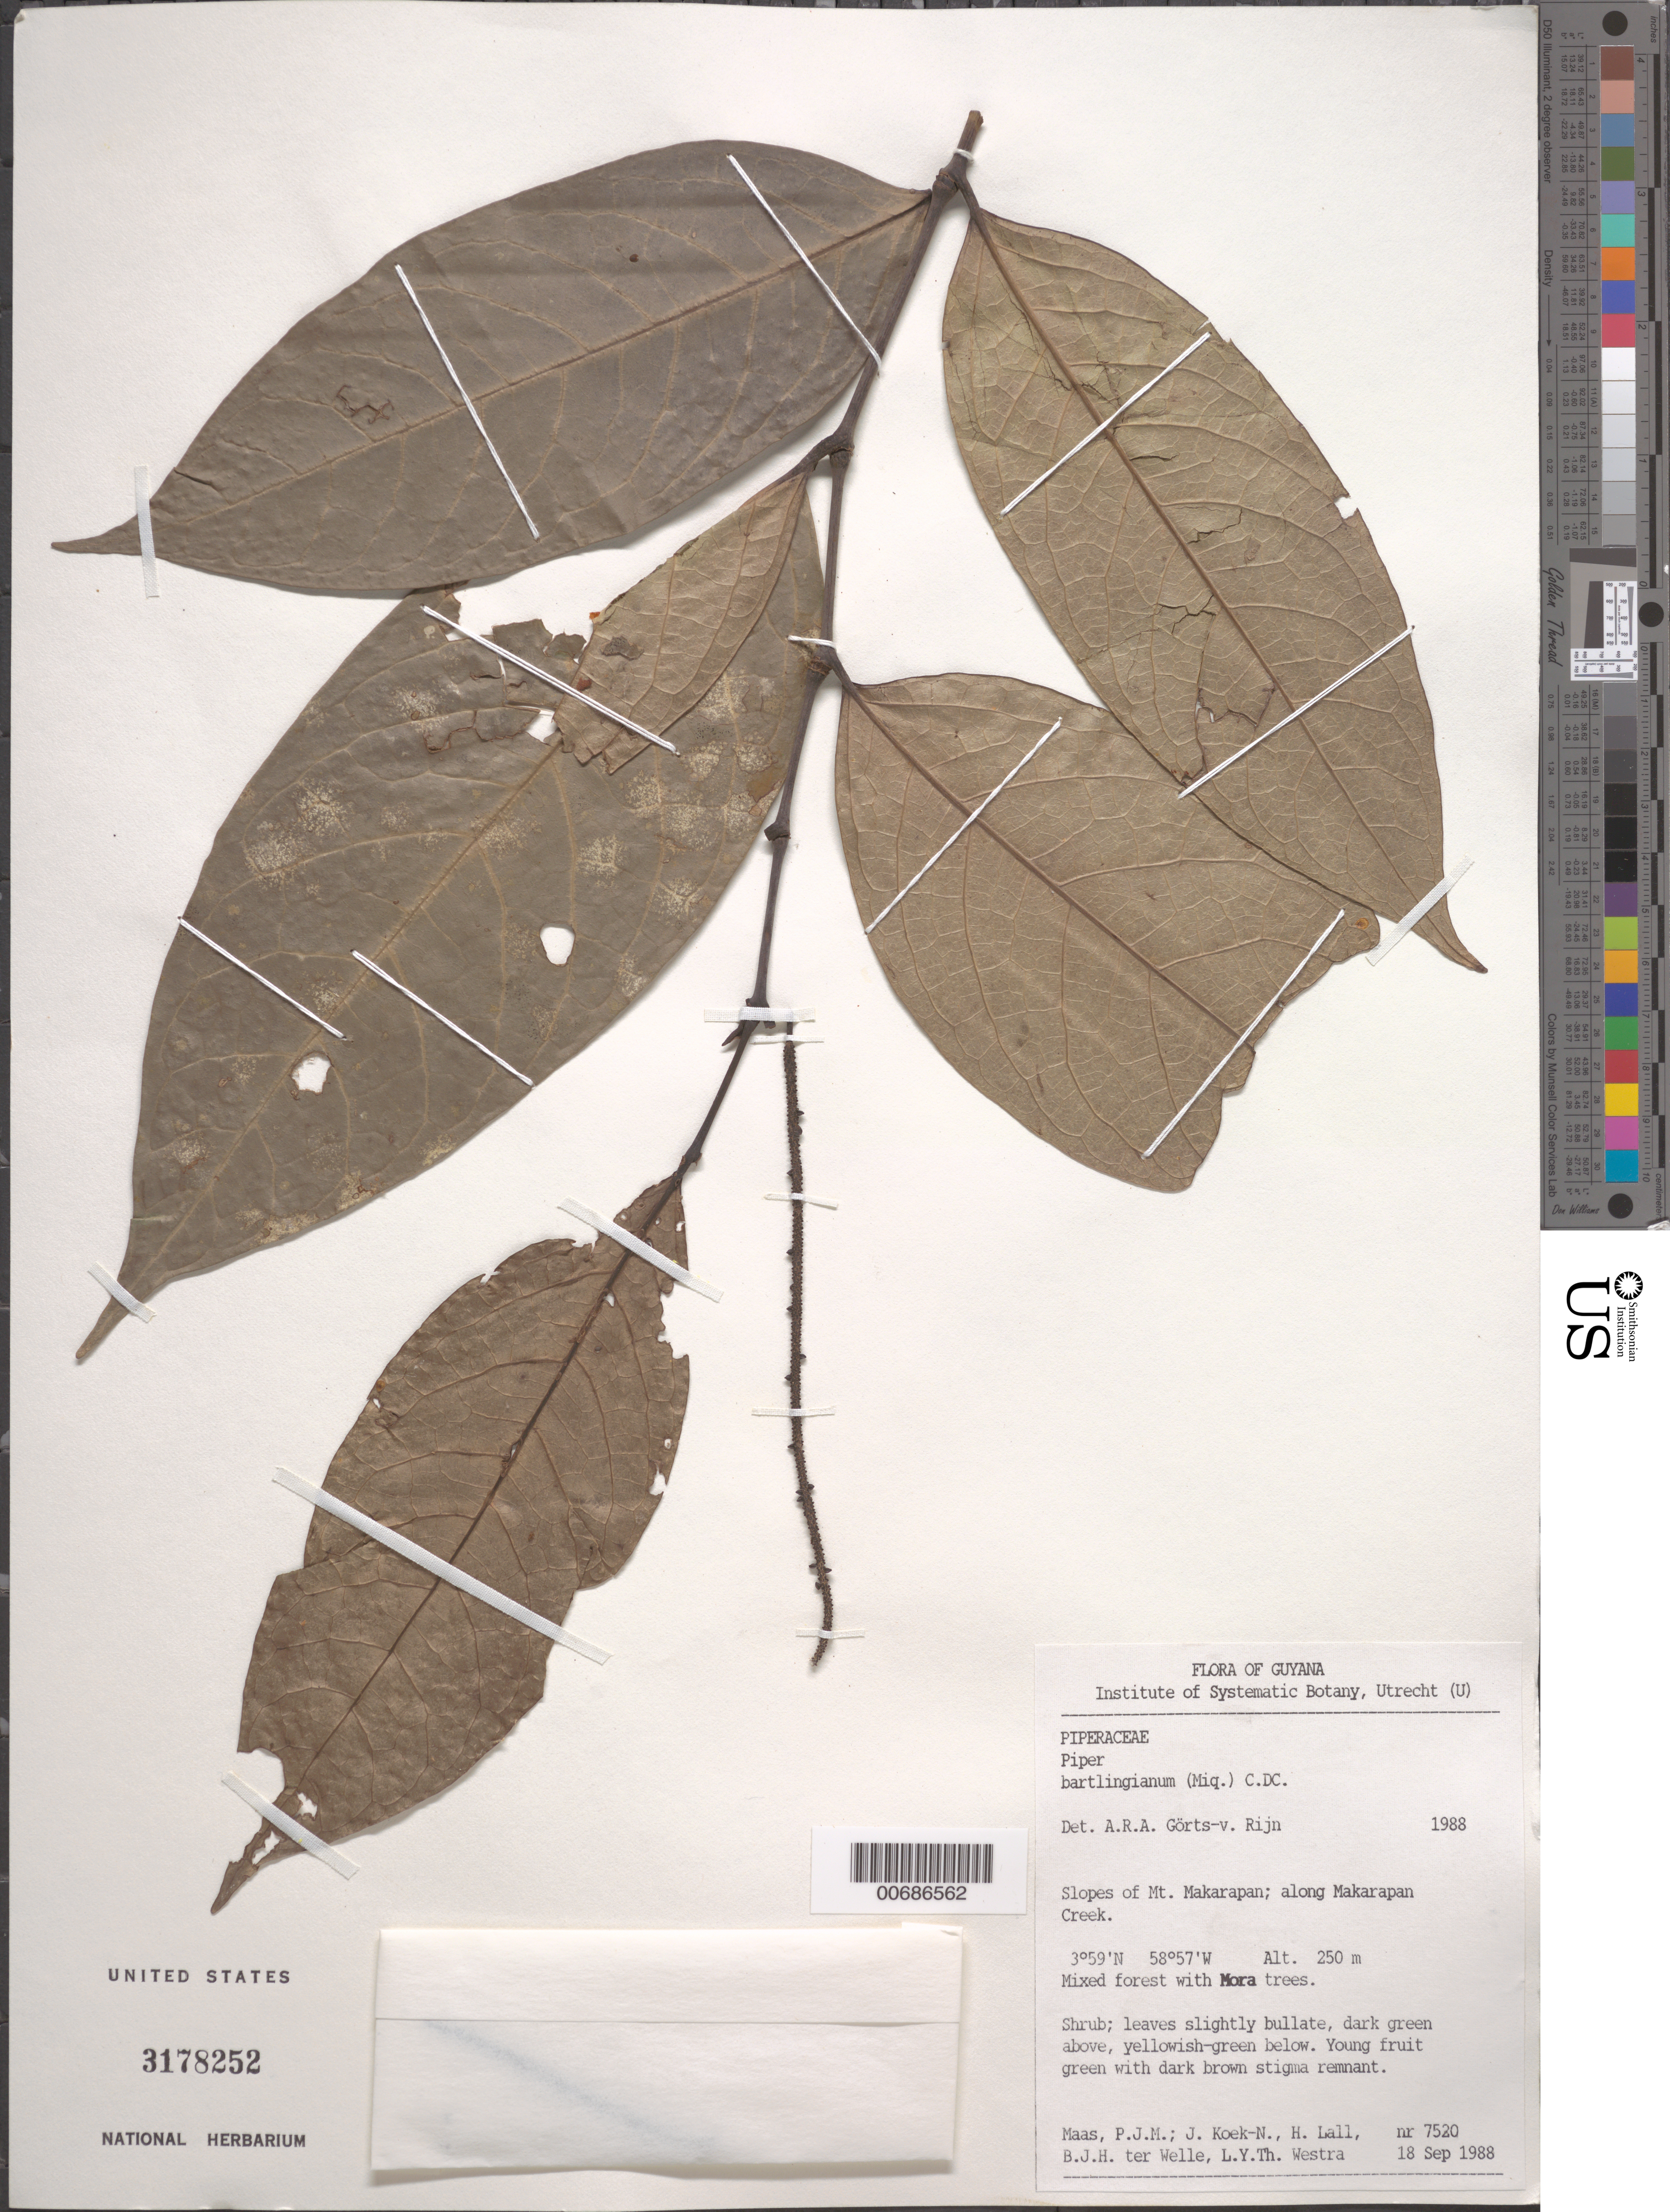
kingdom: Plantae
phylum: Tracheophyta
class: Magnoliopsida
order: Piperales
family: Piperaceae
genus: Piper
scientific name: Piper bartlingianum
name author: (Miq.) C. DC.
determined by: Görts-van Rijn, A. R. A.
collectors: P. Maas, J. Koek-Noorman, H. Lall, B. Welle & L. Y. T. Westra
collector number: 7520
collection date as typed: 18-Sep-88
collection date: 1988-09-18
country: Guyana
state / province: U. Takutu-U. Essequibo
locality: Mt. Makarapan, slopes along Makarapan Creek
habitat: Mixed forest with Mora trees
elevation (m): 250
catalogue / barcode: US 3178252